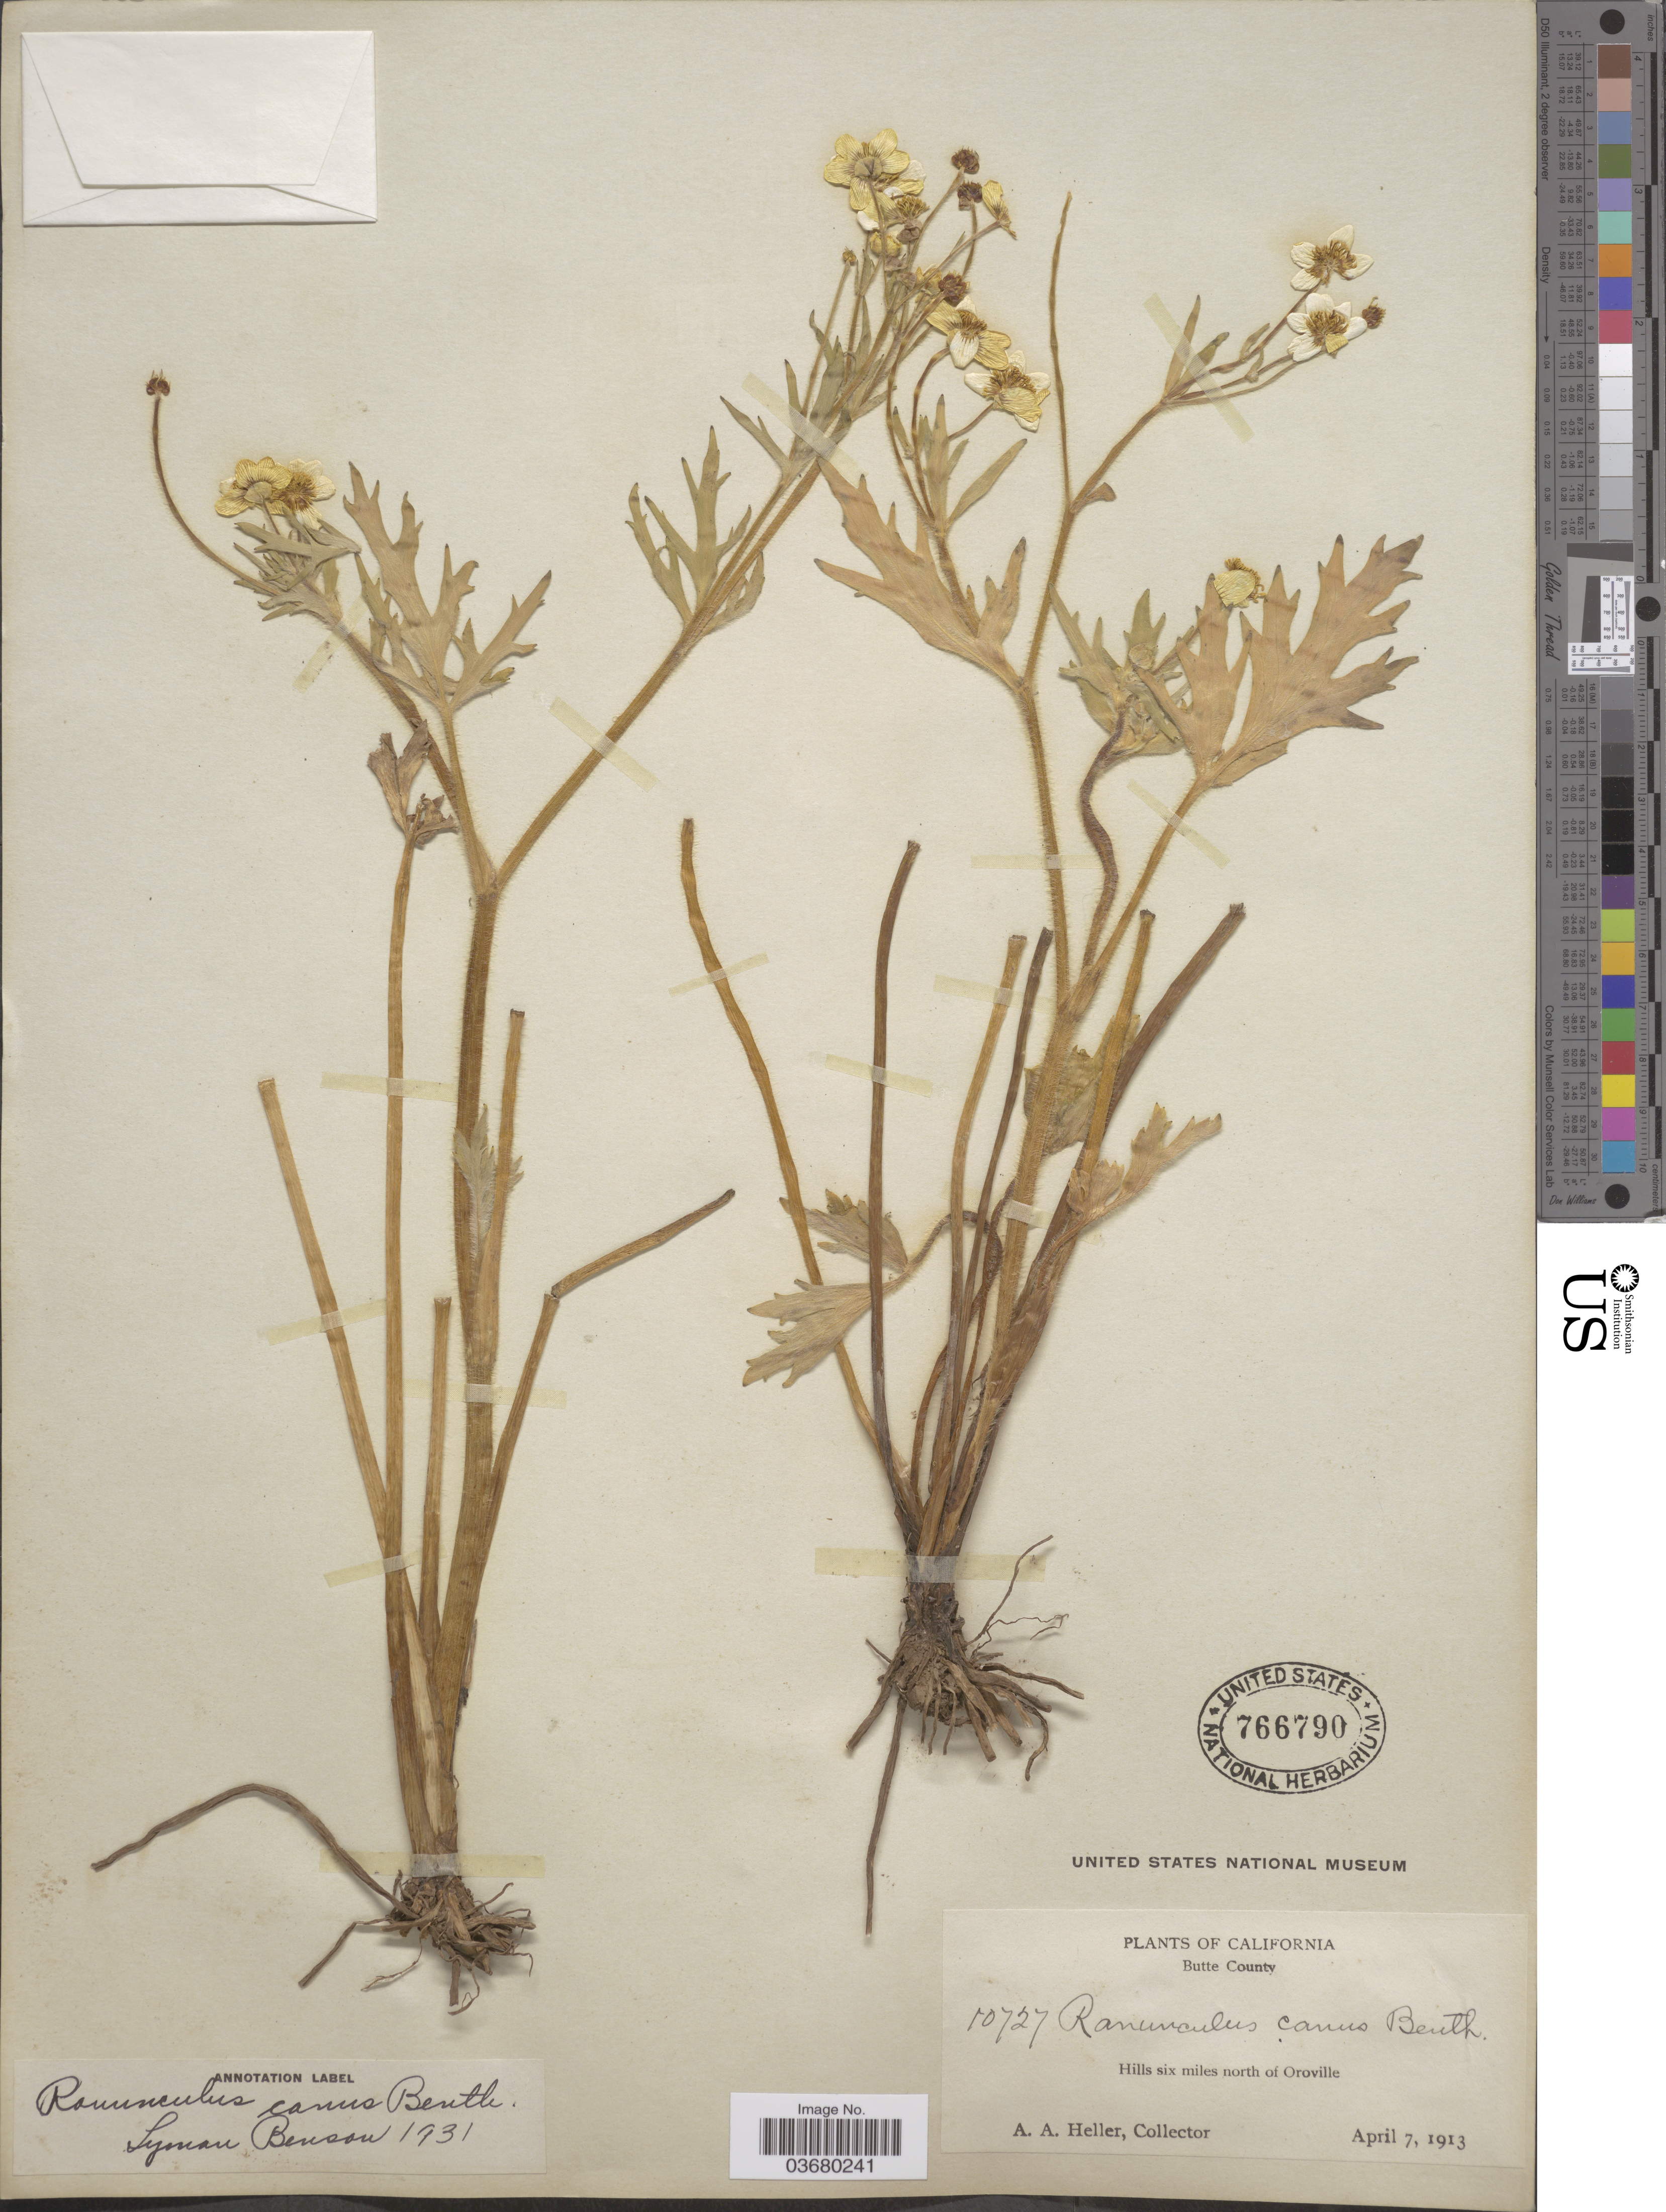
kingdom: Plantae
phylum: Tracheophyta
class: Magnoliopsida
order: Ranunculales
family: Ranunculaceae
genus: Ranunculus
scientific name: Ranunculus canus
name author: Benth.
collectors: A. A. Heller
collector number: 10727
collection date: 1913-04-07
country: United States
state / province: California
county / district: Butte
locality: Butte County. Hills six miles north of Oroville.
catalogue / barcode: US 766790